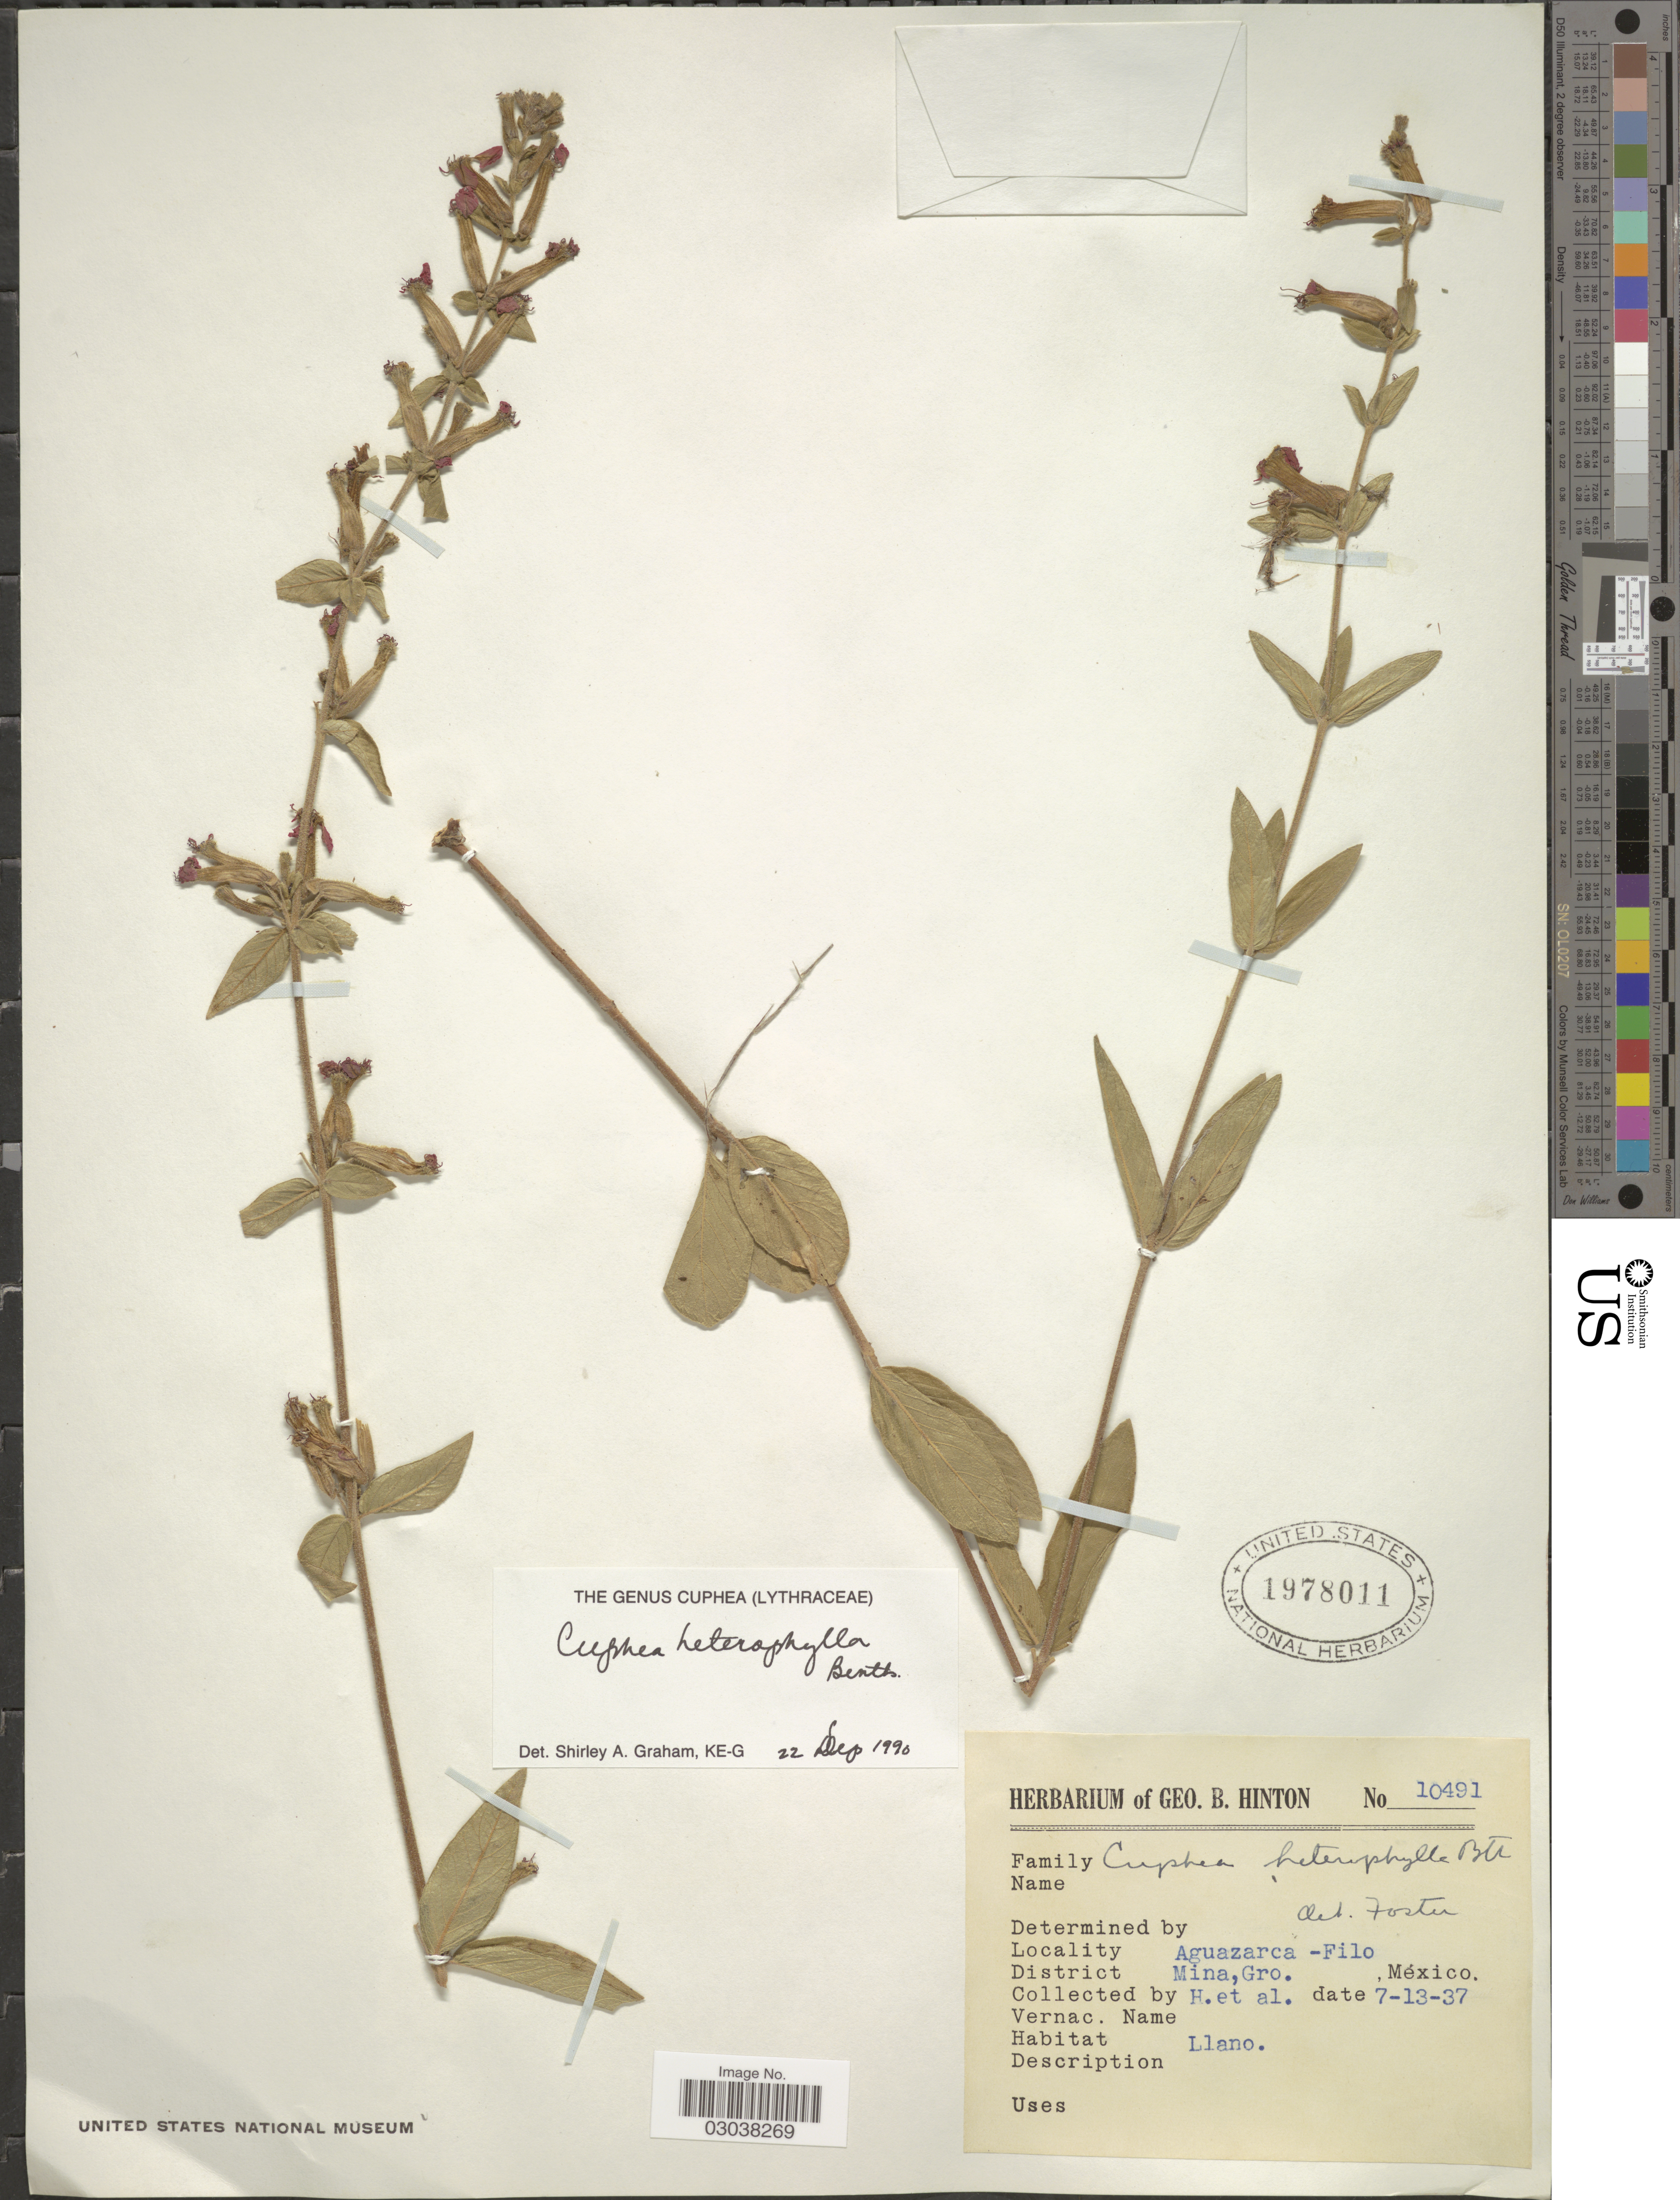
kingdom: Plantae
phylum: Tracheophyta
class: Magnoliopsida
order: Myrtales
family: Lythraceae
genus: Cuphea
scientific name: Cuphea heterophylla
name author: Benth.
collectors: G. B. Hinton & et al.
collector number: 10491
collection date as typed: Transcribed d/m/y: 13/7/37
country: Mexico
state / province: Guerrero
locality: Aguazarca- Filo. District Mina.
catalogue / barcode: US 1978011